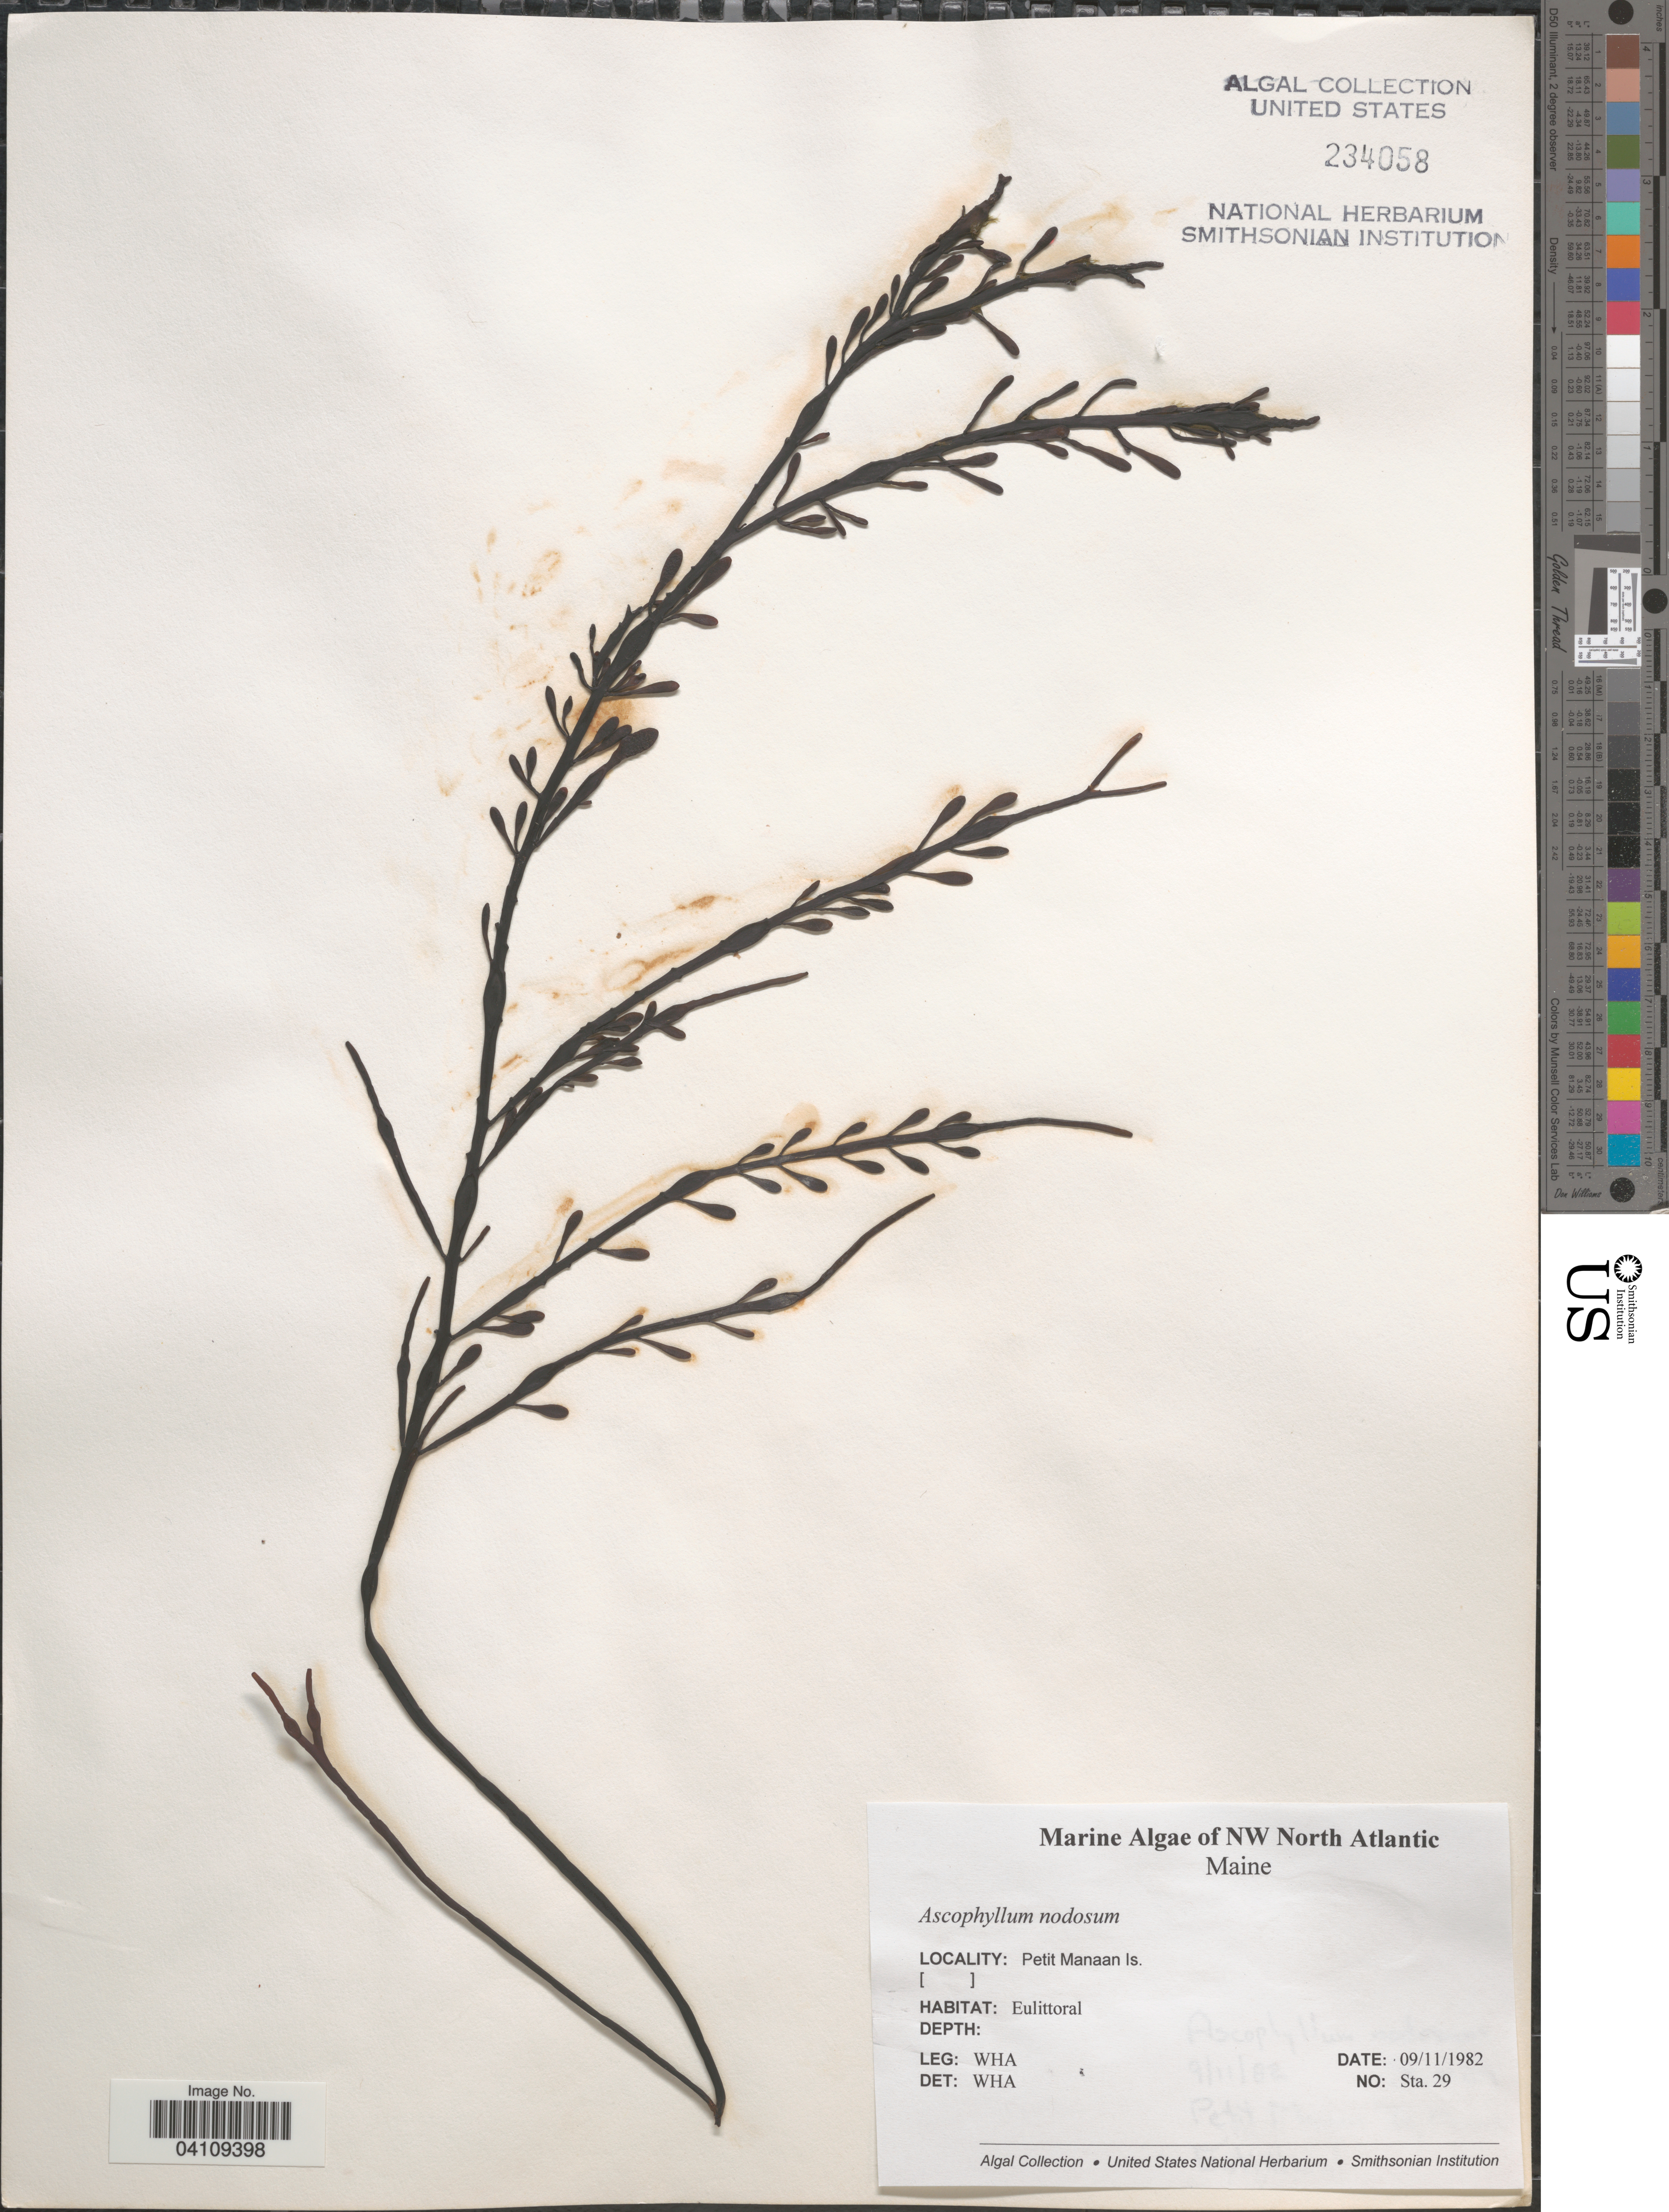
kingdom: Chromista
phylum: Ochrophyta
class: Phaeophyceae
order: Fucales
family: Fucaceae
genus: Ascophyllum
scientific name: Ascophyllum nodosum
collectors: W. H. Adey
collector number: Sta. 29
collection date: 1982-09-11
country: United States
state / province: Maine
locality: NW North Atlantic. Petit Manaan Is.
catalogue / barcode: US 234058